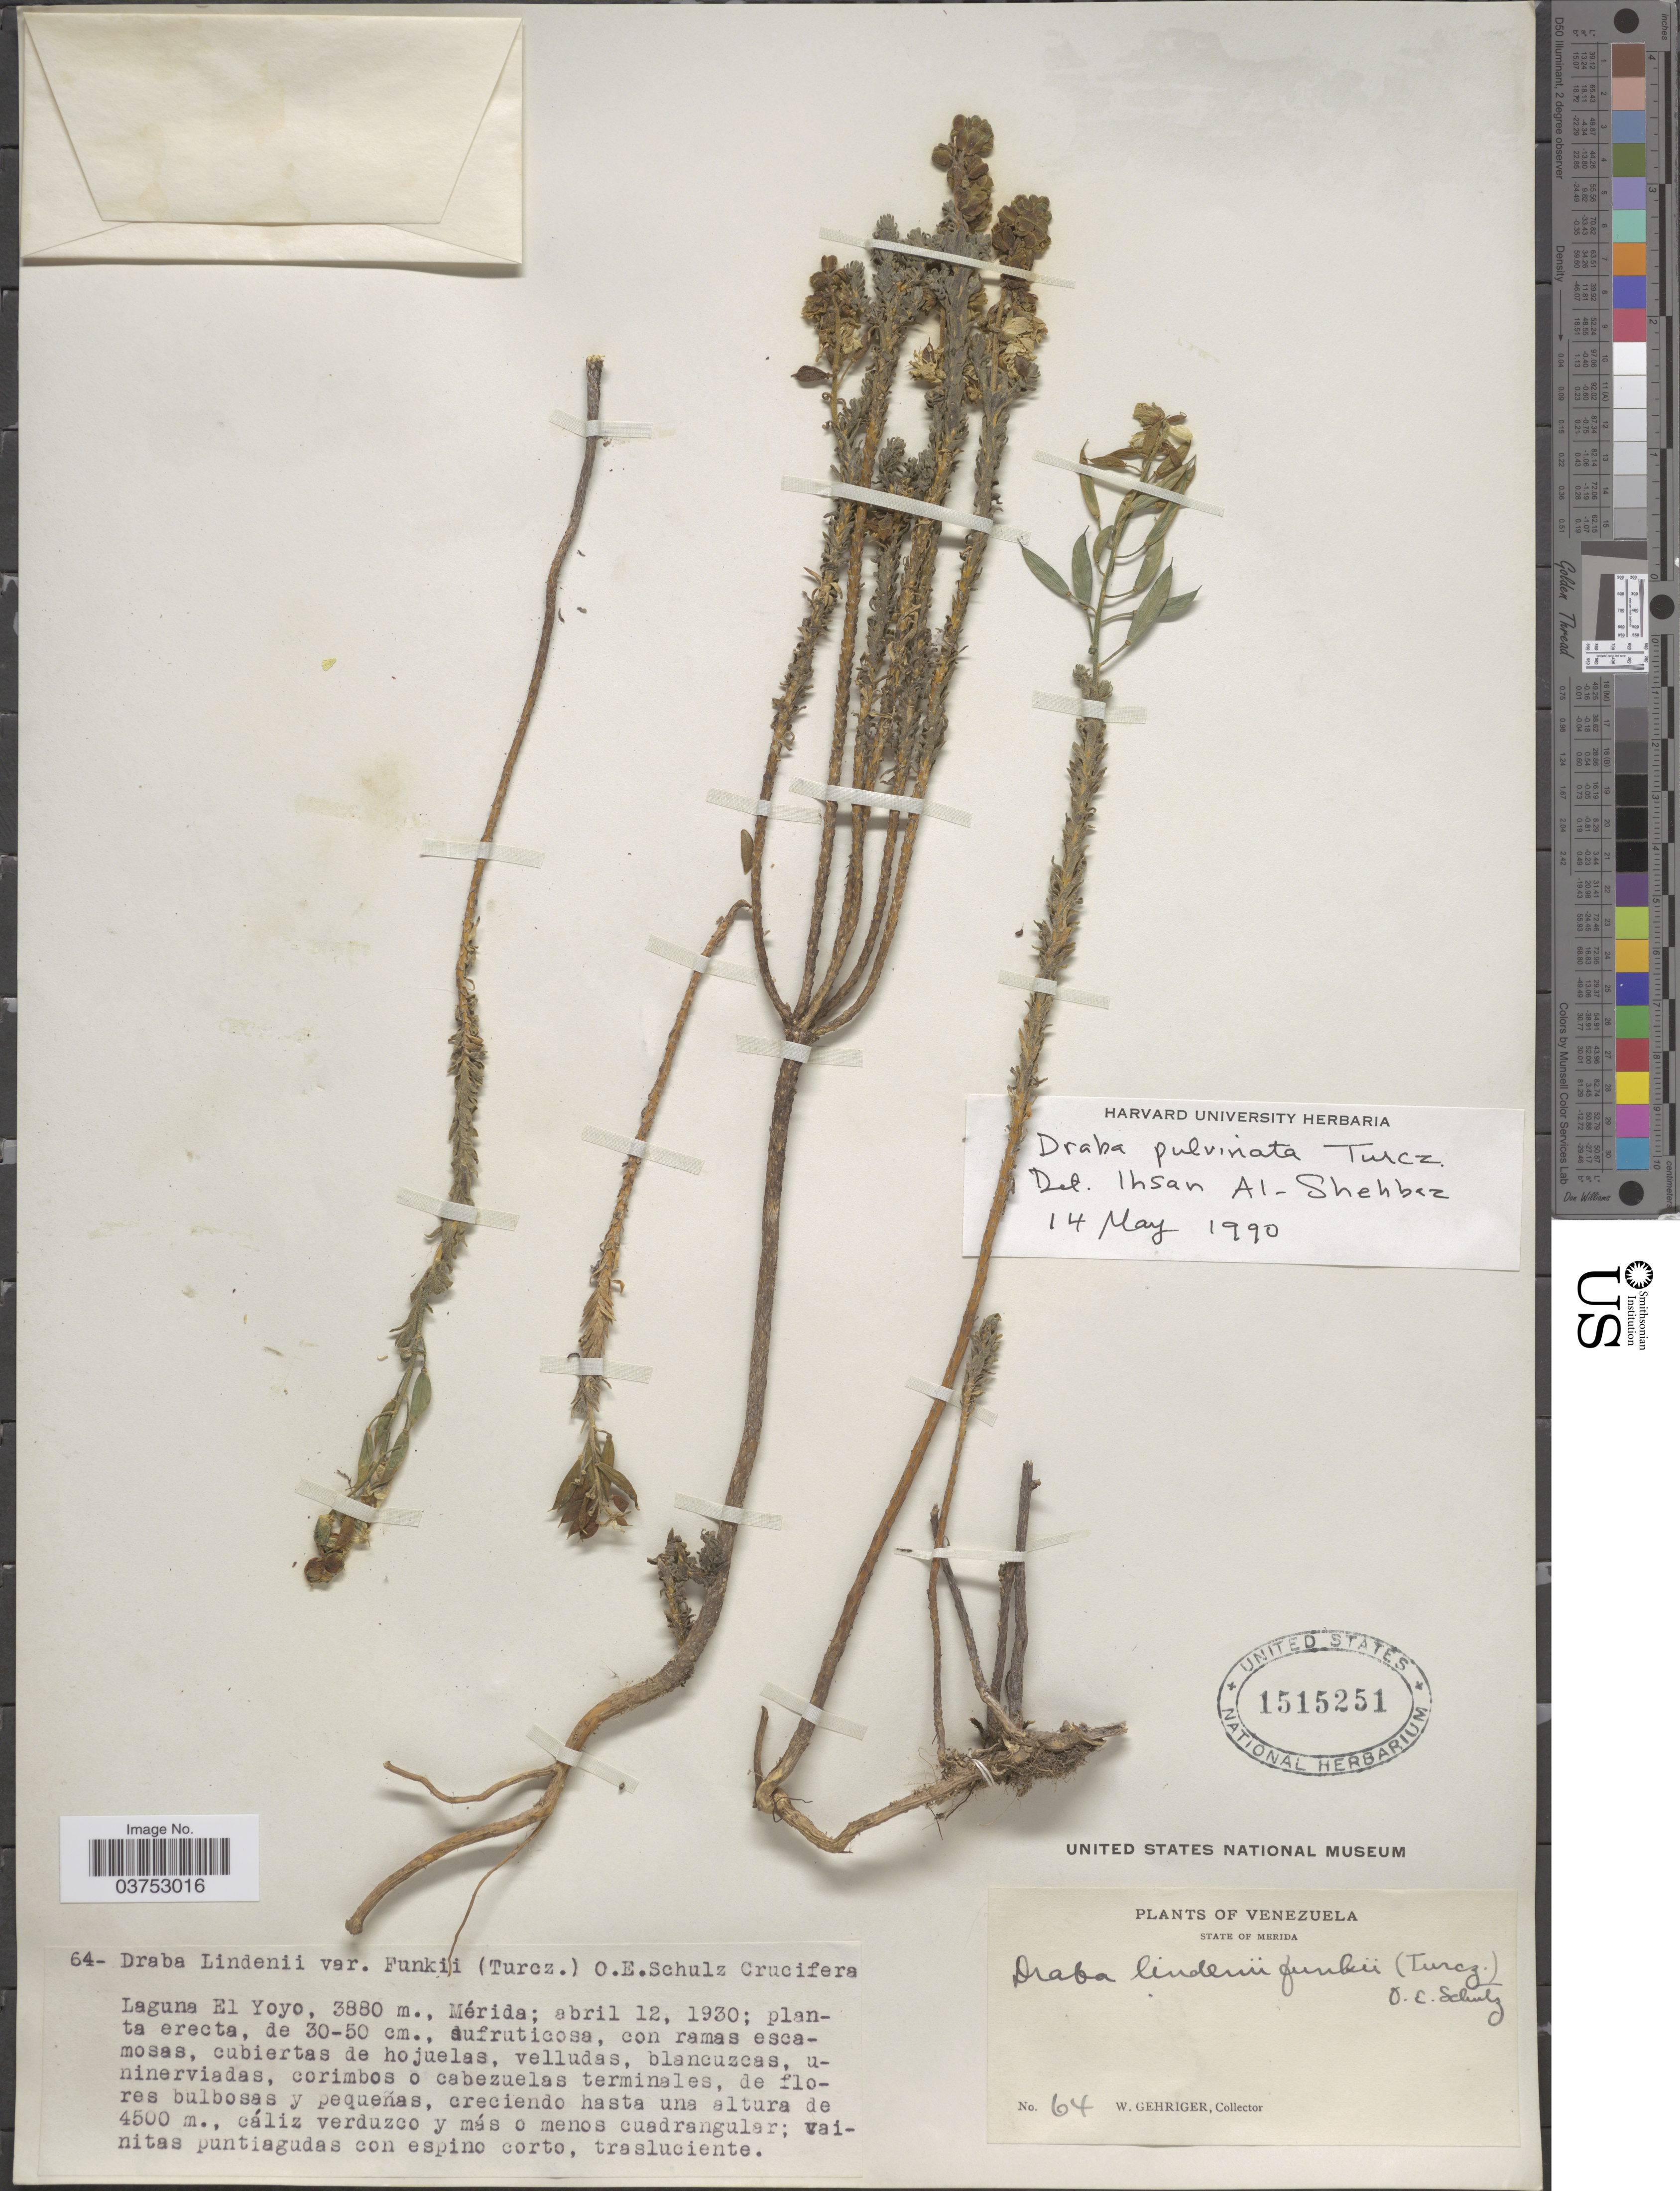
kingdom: Plantae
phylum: Tracheophyta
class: Magnoliopsida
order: Brassicales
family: Brassicaceae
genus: Draba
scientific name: Draba pulvinata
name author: Turcz.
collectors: W. Gehriger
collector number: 64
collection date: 1930-04-12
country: Venezuela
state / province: Mérida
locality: Laguna El Yoyo.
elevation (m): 3880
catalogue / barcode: US 1515251